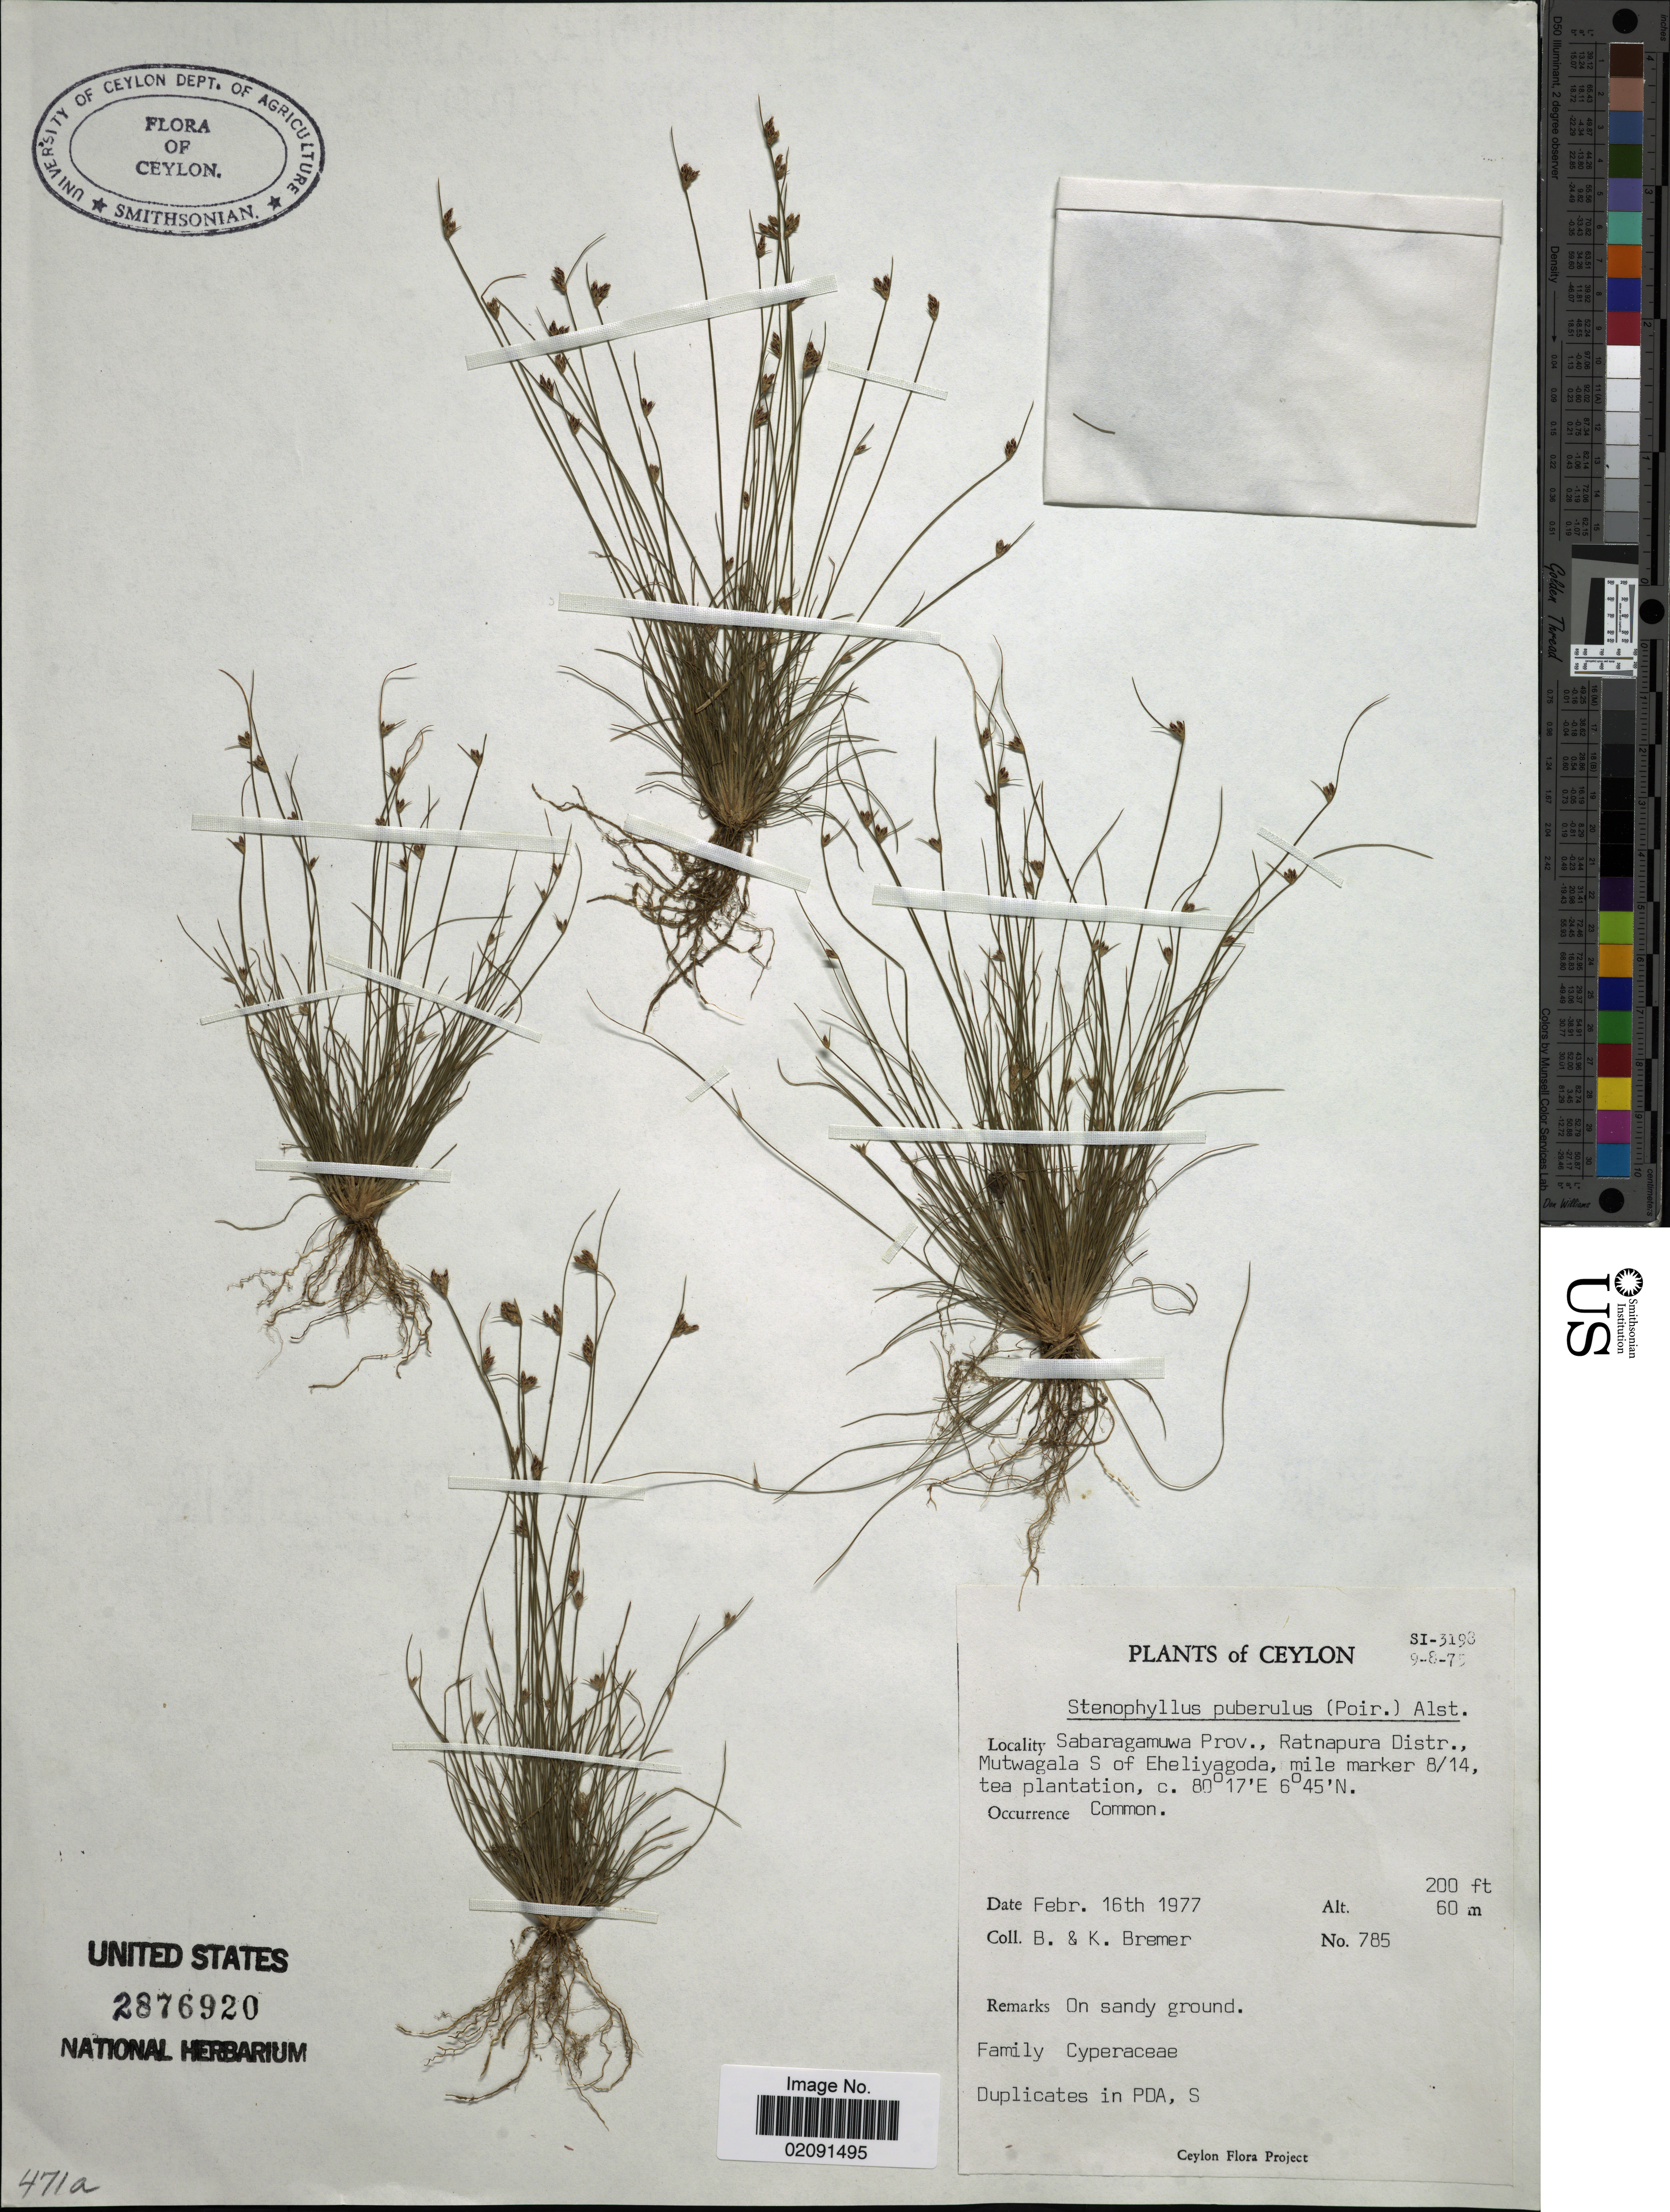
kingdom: Plantae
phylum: Tracheophyta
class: Liliopsida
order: Poales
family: Cyperaceae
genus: Bulbostylis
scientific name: Bulbostylis sp.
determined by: Strong, Mark T., (BOT), Smithsonian Institution - National Museum of Natural History (UNITED STATES)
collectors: B. Bremer & K. Bremer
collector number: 785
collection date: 1977-02-16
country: Sri Lanka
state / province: Sabaragamuwa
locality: Ratnapura Distr., Mutwagala S of Eheliyagoda, mile marker 8/14, tea plantation.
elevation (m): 60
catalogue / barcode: US 2876920